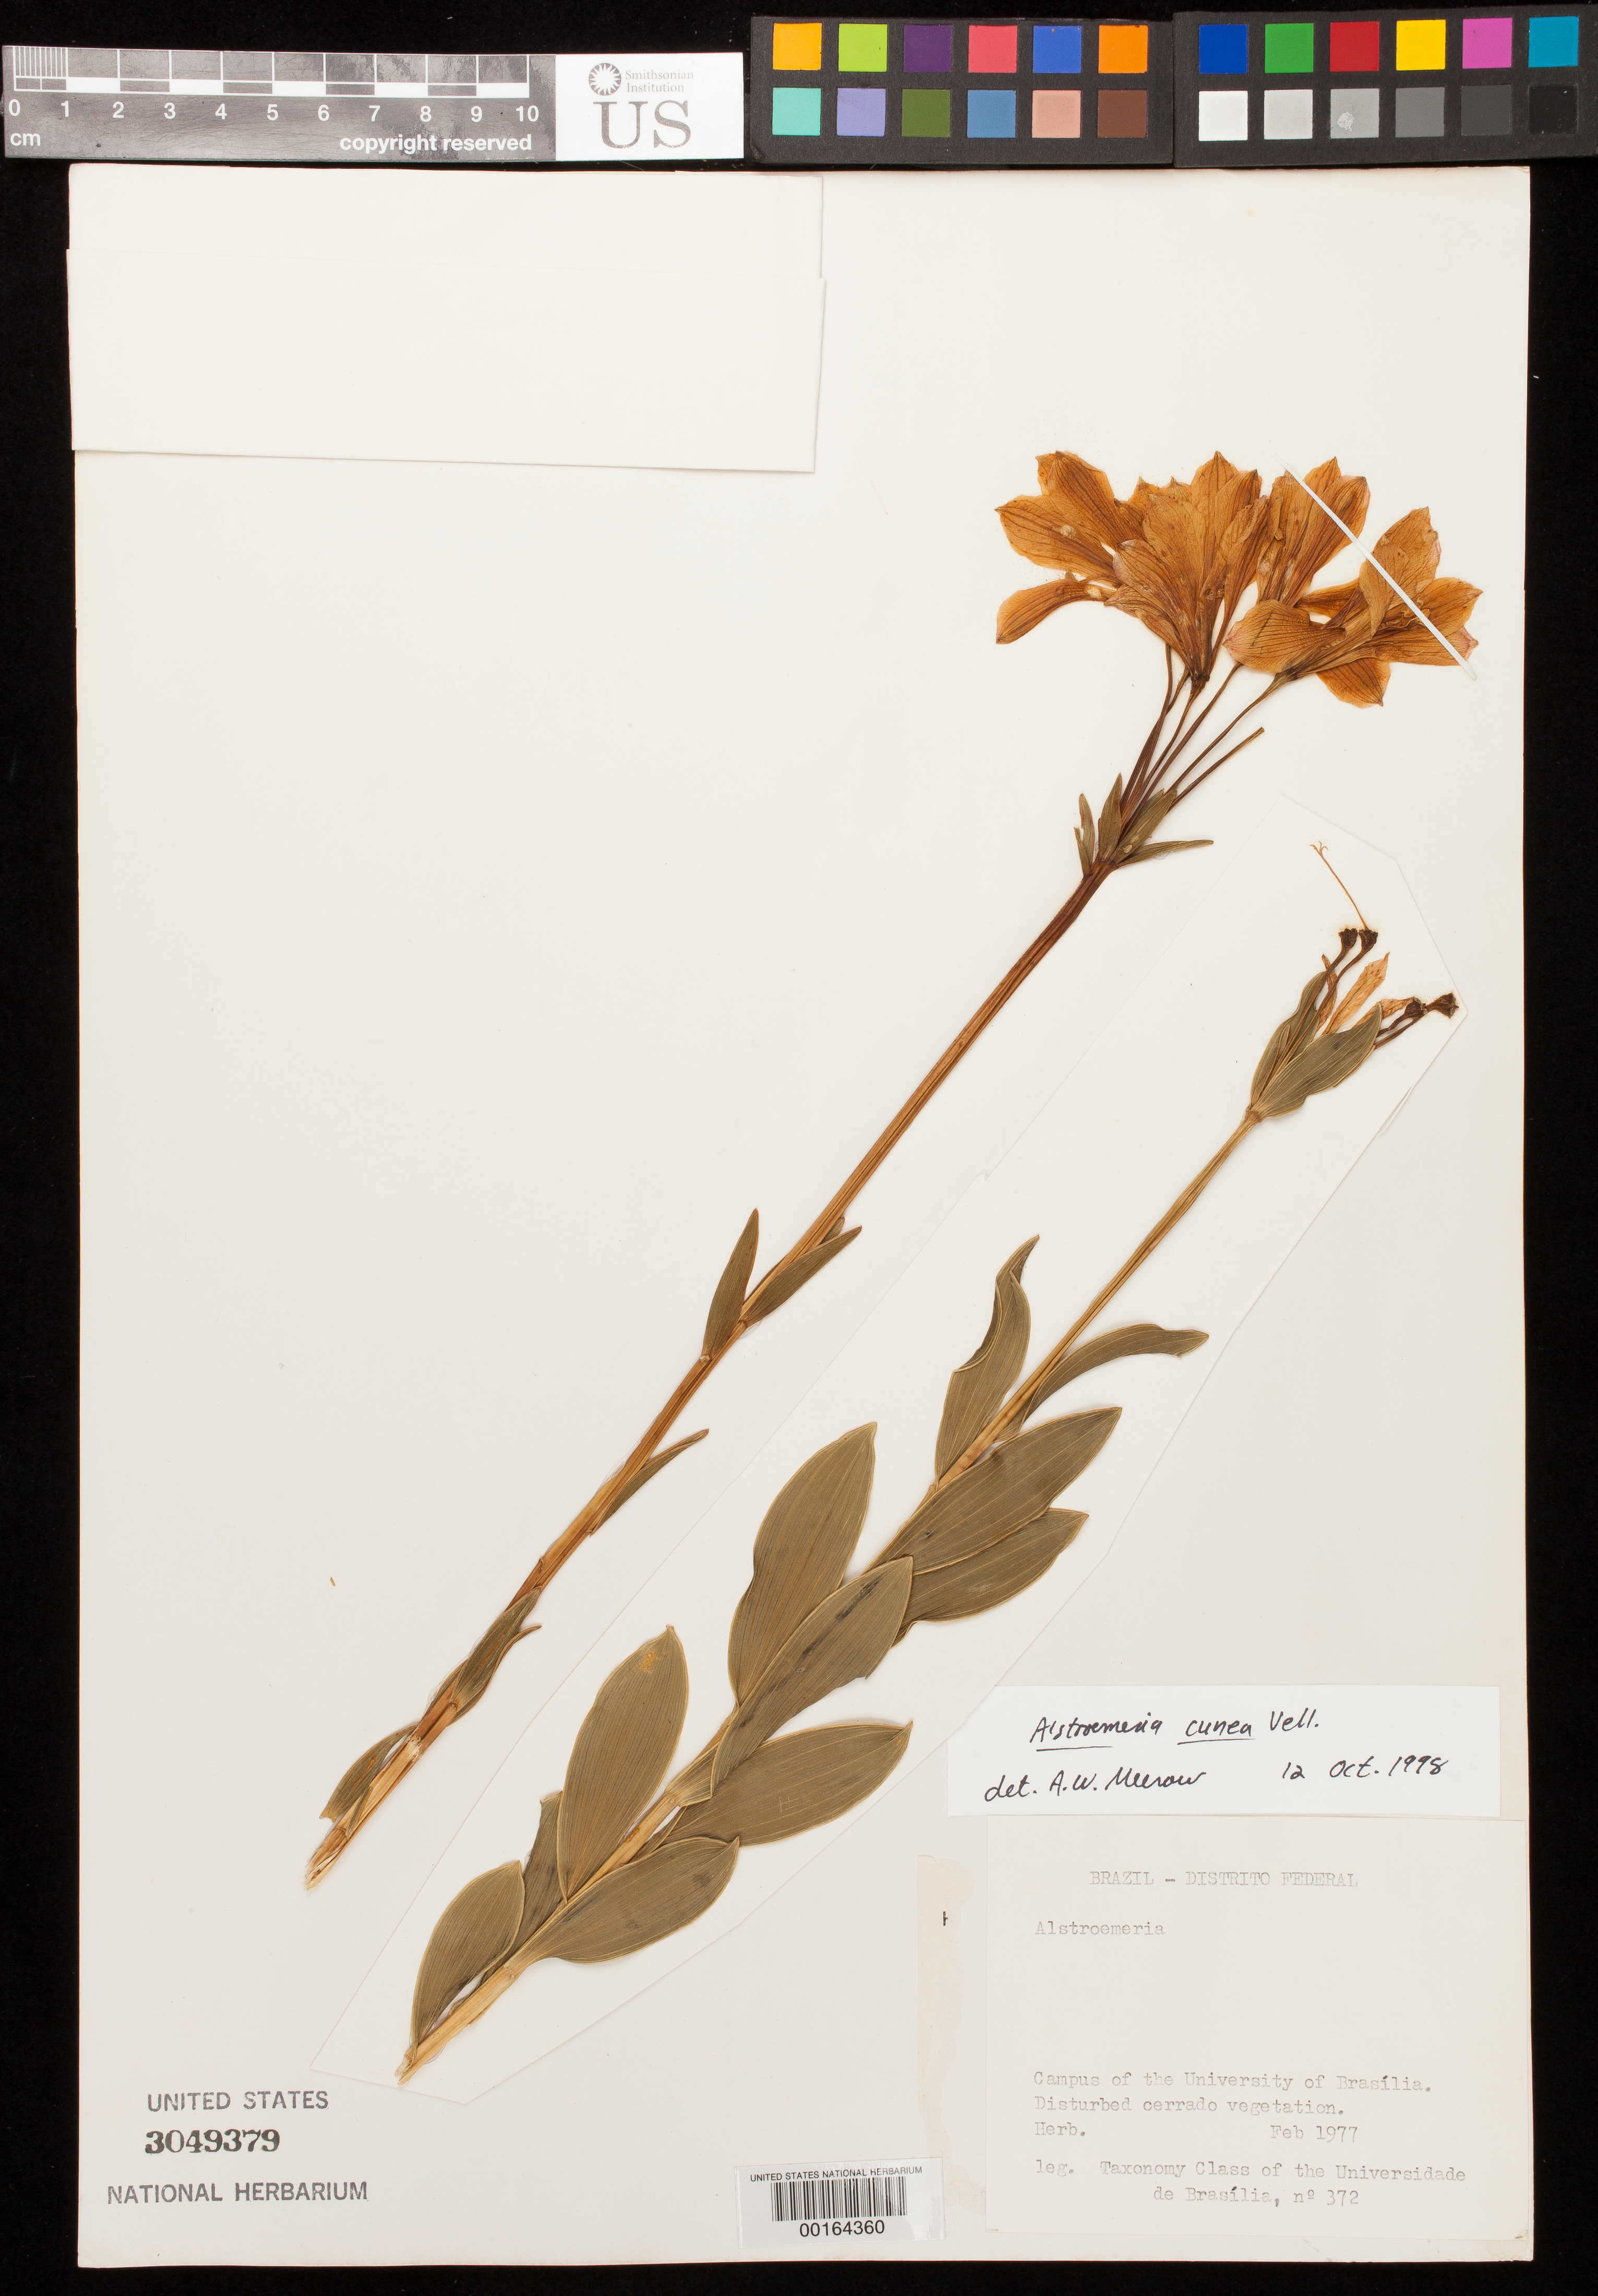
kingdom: Plantae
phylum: Tracheophyta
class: Liliopsida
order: Liliales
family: Alstroemeriaceae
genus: Alstroemeria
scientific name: Alstroemeria cunha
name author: Vell.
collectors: Taxon. Class, Univ. of Brasilia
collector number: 372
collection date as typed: Feb 1977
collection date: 1977-02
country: Brazil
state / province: Distrito Federal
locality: Campus of the university of brasilia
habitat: Disturbed cerrado vegetation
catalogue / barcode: US 3049379